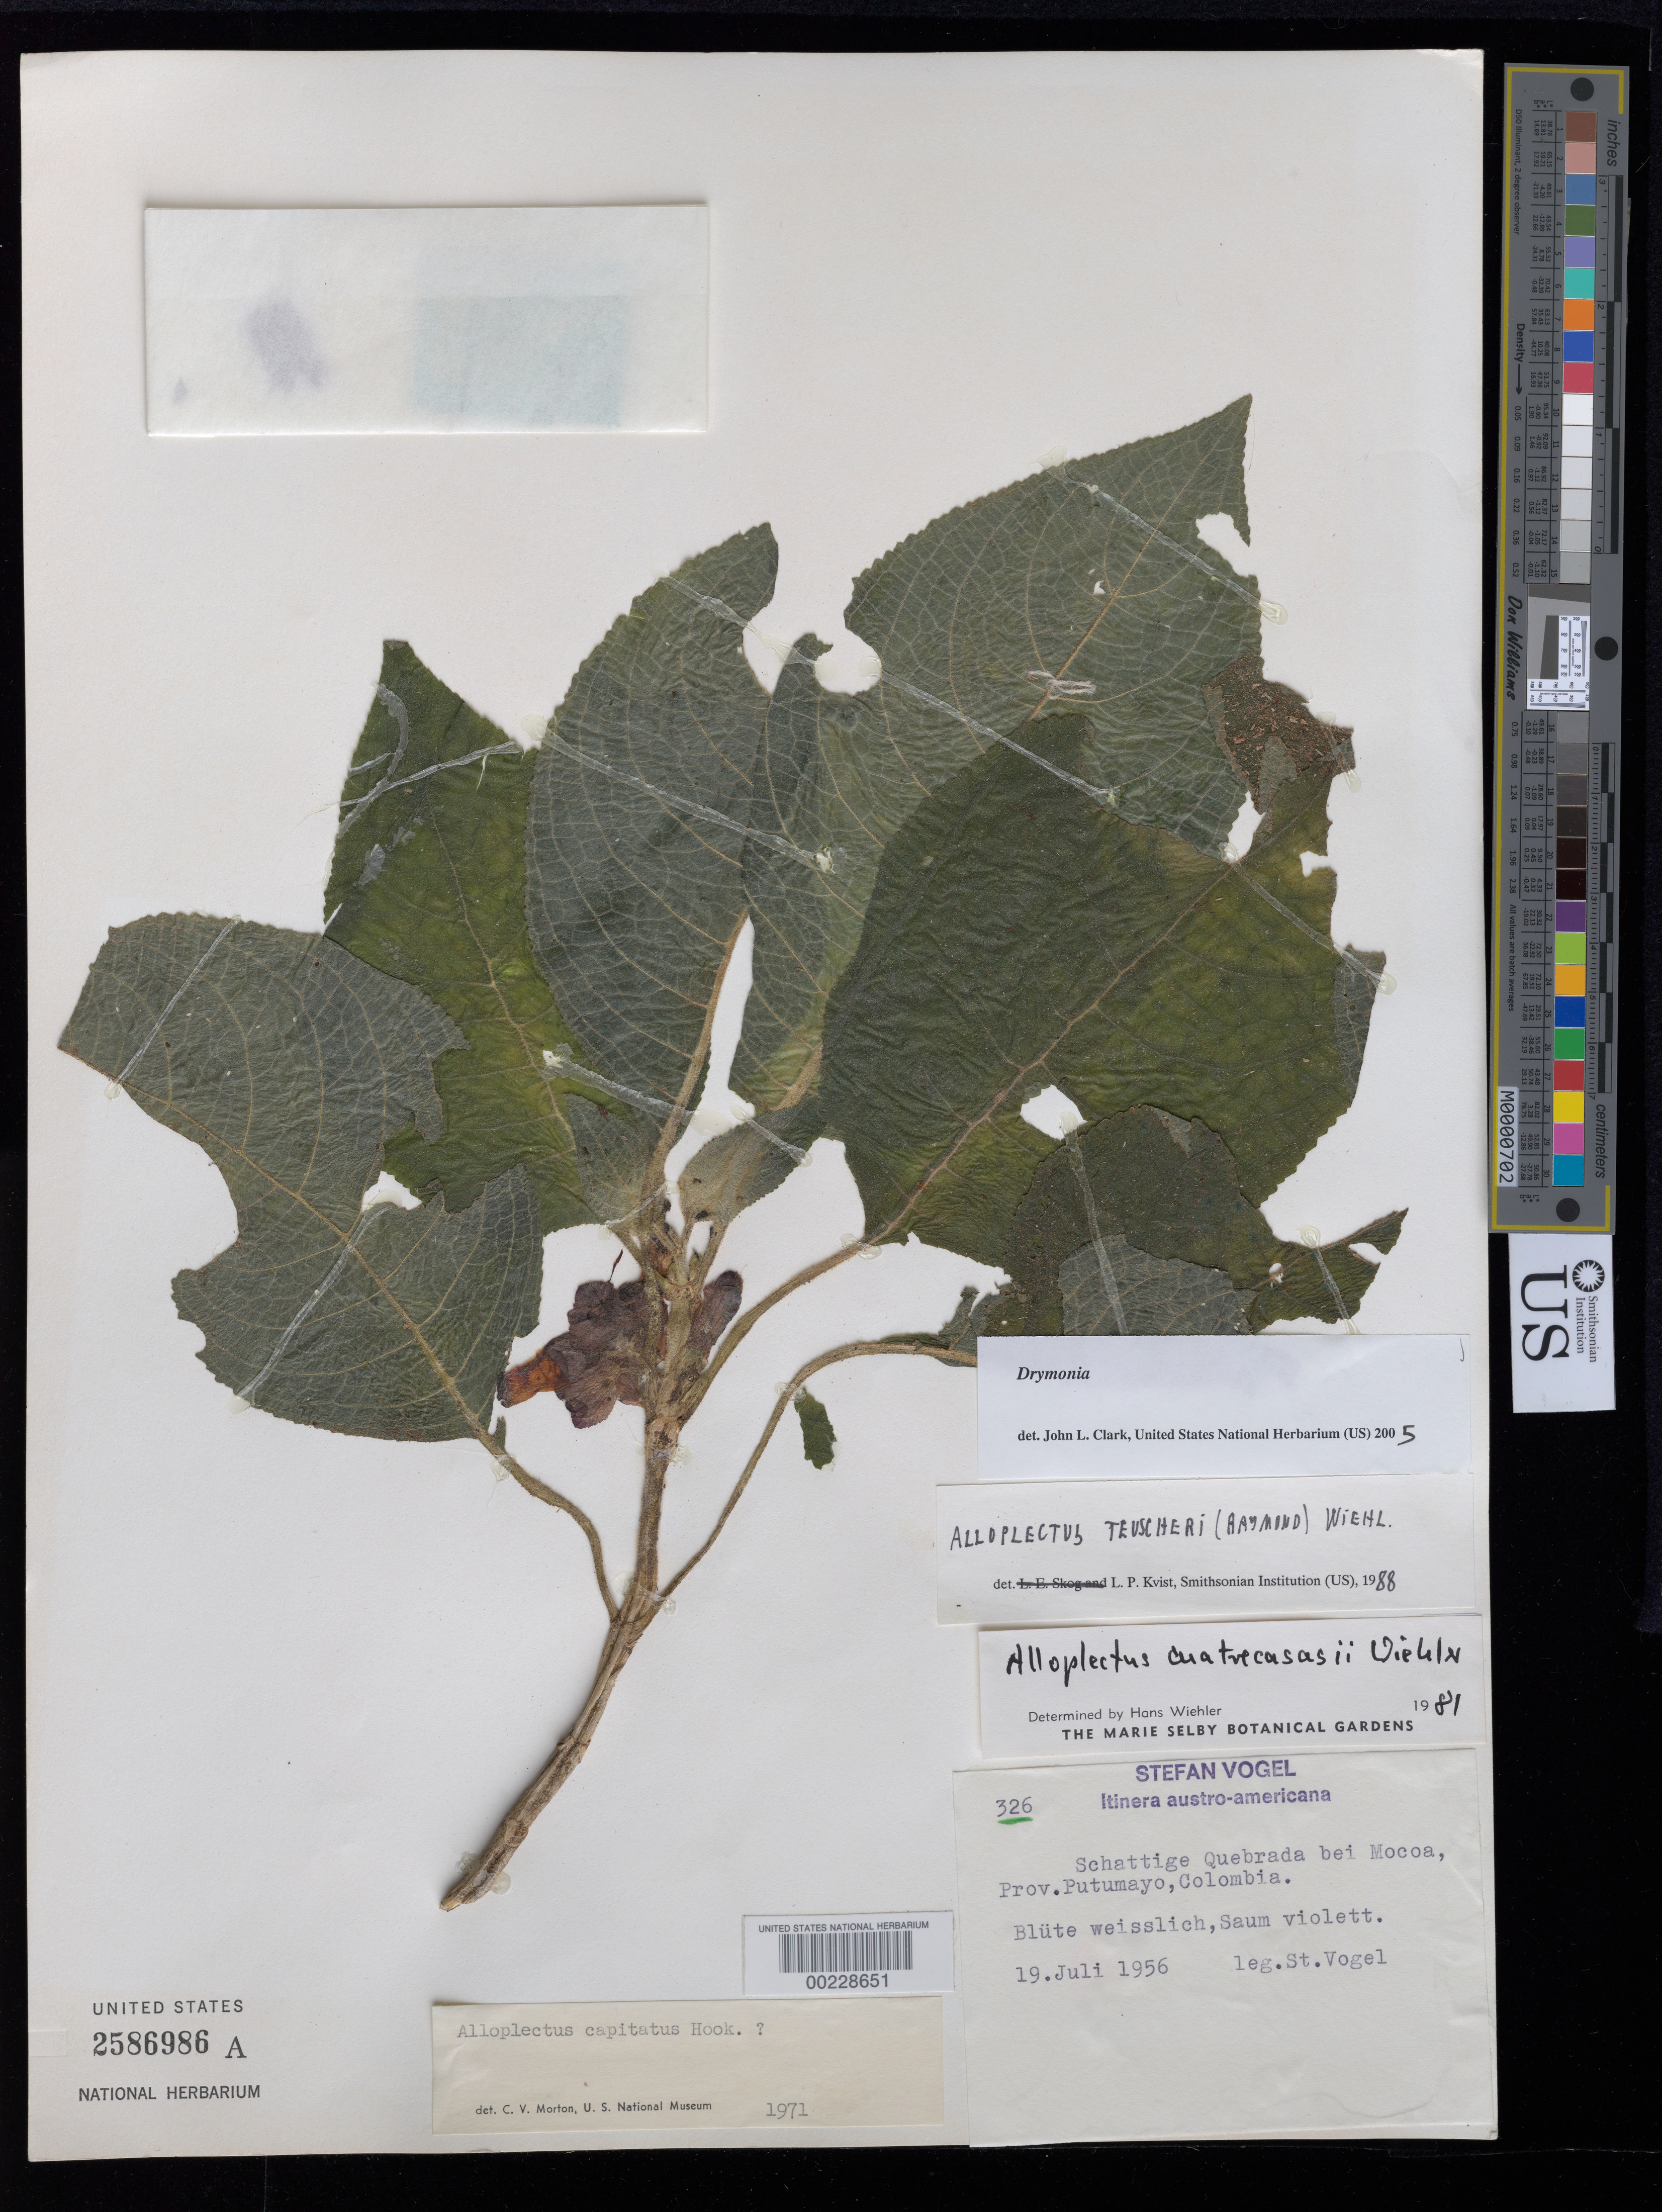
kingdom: Plantae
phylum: Tracheophyta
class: Magnoliopsida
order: Lamiales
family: Gesneriaceae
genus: Drymonia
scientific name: Drymonia sp.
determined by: Clark, J. L., (SEL), The Marie Selby Botanical Garden (UNITED STATES)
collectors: S. Vogel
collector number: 326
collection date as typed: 19 Jul 1956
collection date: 1956-07-19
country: Colombia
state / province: Putumayo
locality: Schattige Quebrada bei Mocoa, Prov. Putumayo [Shady quebrada by Mocoa]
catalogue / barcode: US 2586986A